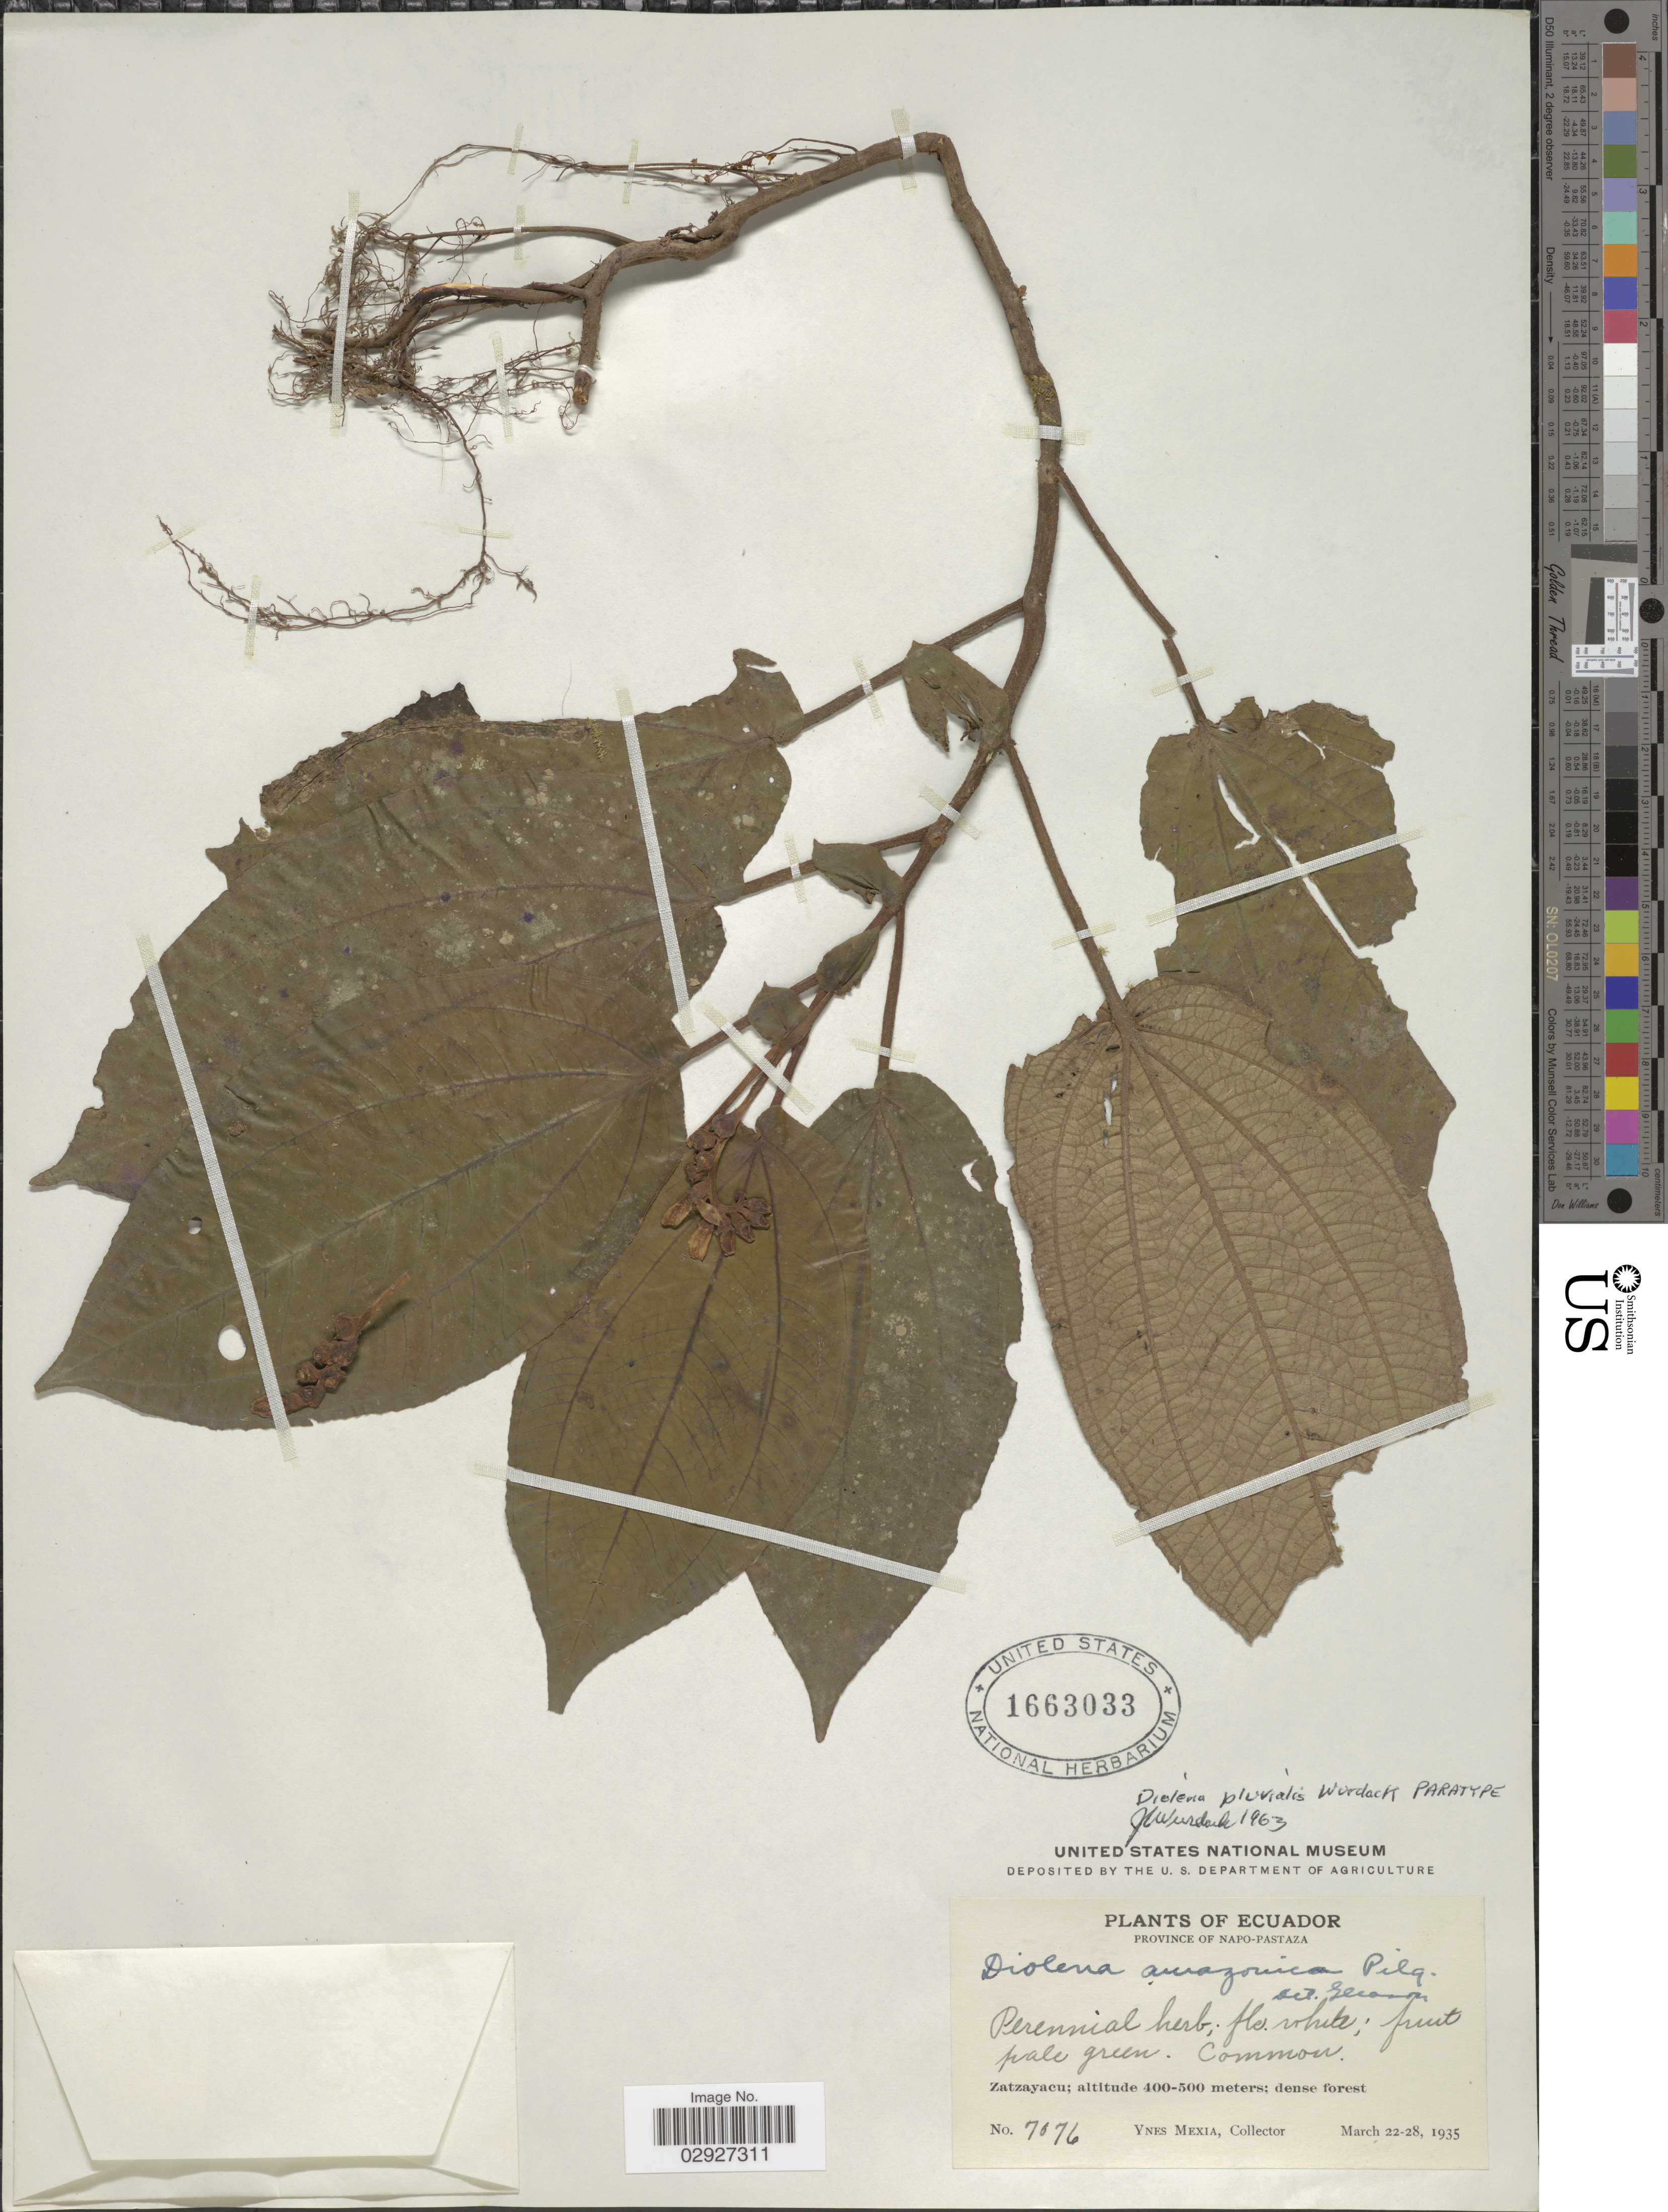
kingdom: Plantae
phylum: Tracheophyta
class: Magnoliopsida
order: Myrtales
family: Melastomataceae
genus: Triolena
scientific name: Triolena pluvialis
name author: (Wurdack) Wurdack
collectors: Y. Mexia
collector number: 7076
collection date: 1935-03-22/1935-03-28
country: Ecuador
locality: Province of Napo-Pastaza, Zatzayacu.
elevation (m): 400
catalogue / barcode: US 1663033